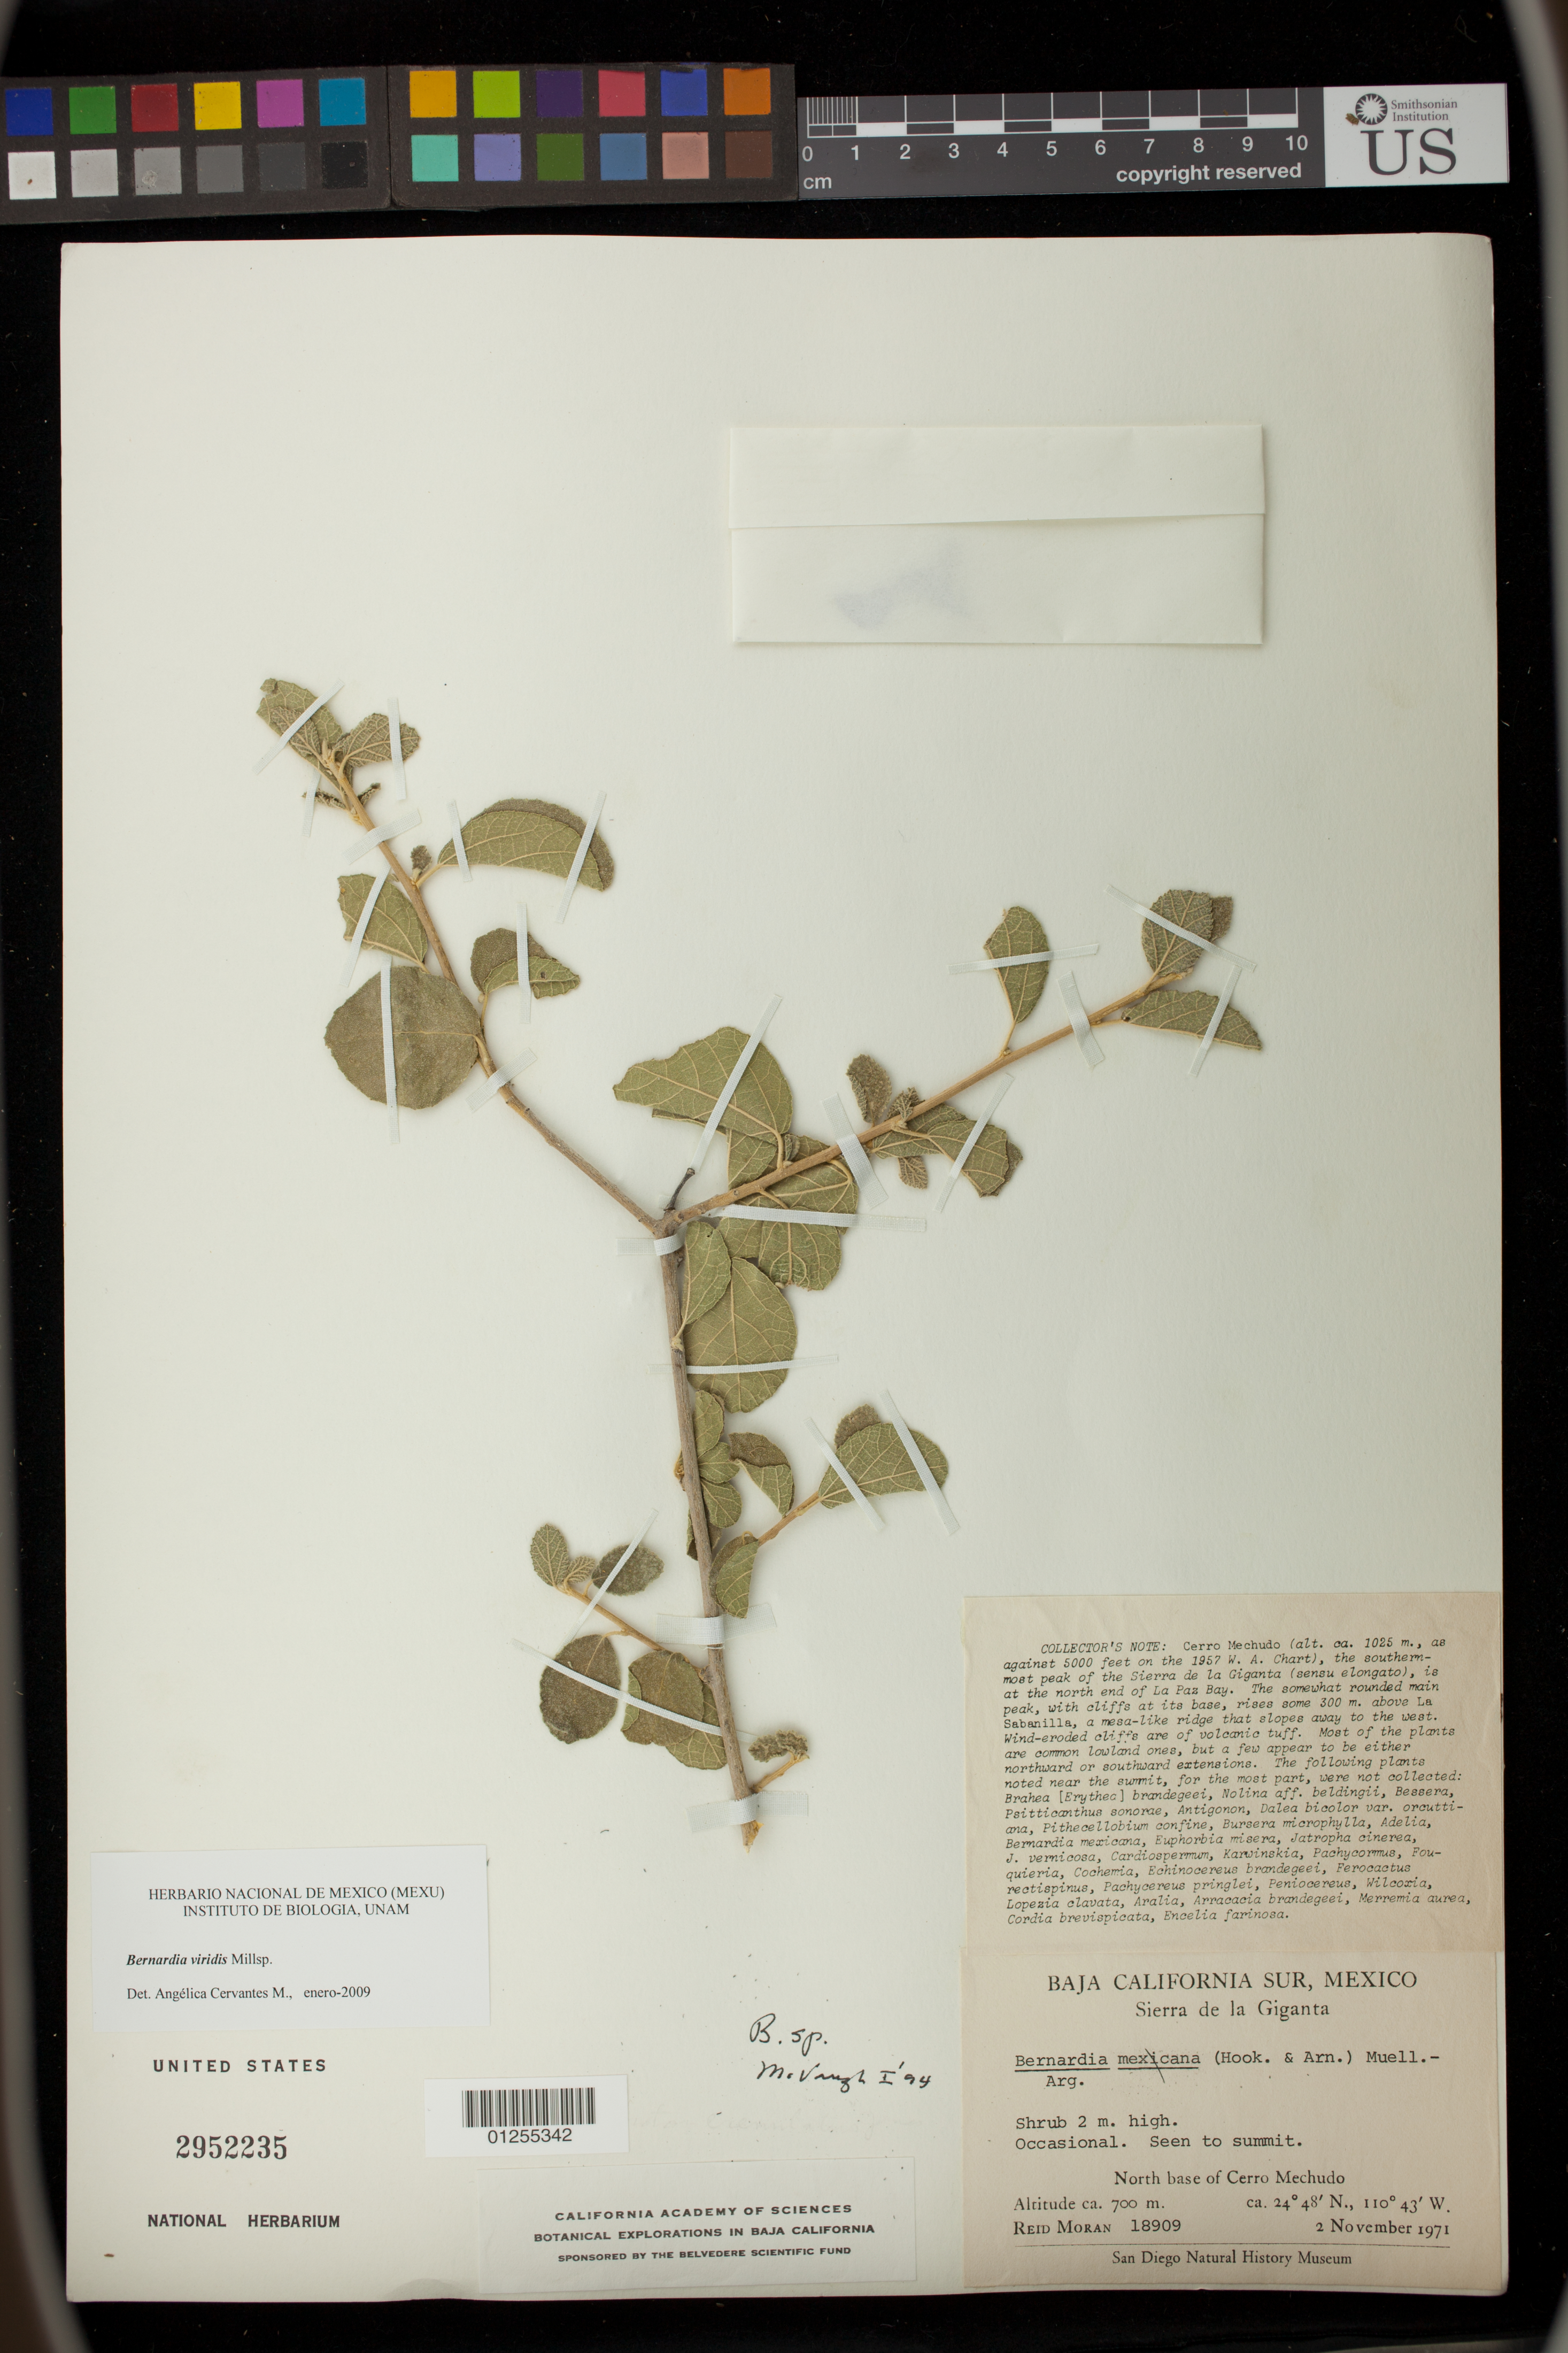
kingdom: Plantae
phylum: Tracheophyta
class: Magnoliopsida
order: Malpighiales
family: Euphorbiaceae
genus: Bernardia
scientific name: Bernardia viridis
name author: Millsp.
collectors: R. V. Moran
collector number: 18909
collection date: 1971-11-02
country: Mexico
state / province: Baja California Sur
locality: Sierra de la Giganta,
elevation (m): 700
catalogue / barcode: US 2952235